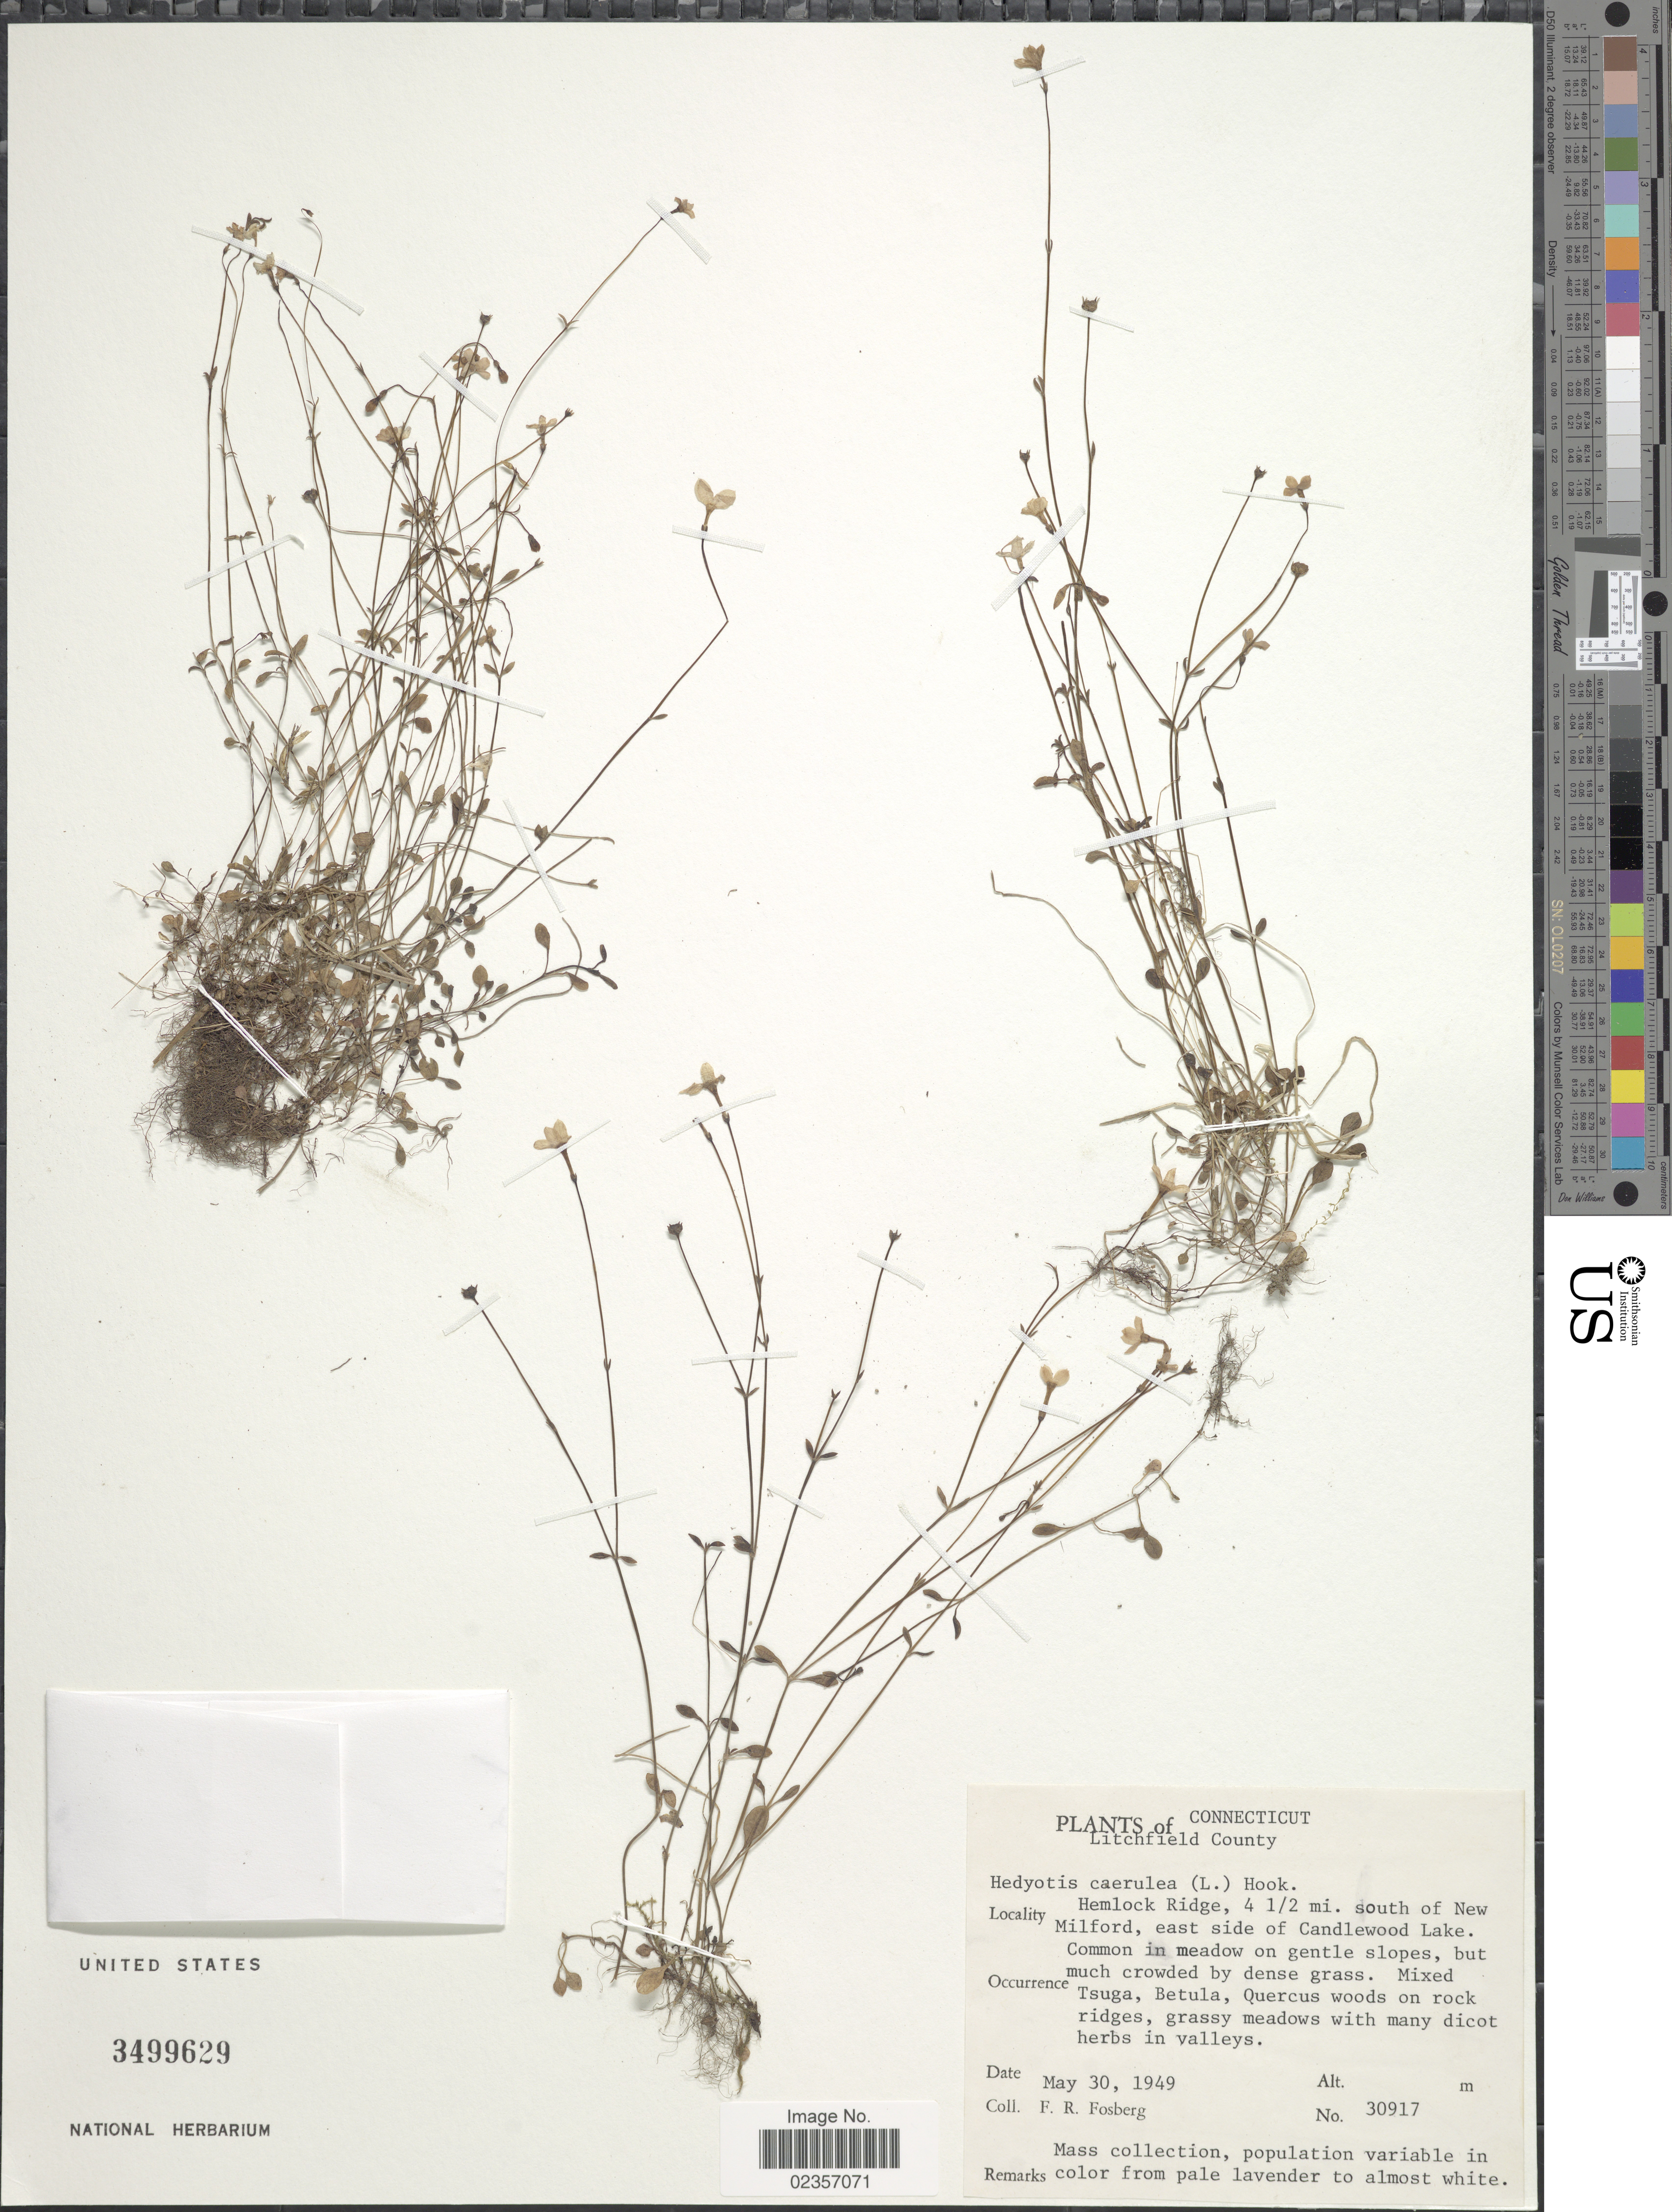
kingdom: Plantae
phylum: Tracheophyta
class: Magnoliopsida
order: Gentianales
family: Rubiaceae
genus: Houstonia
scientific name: Houstonia caerulea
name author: L.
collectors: F. R. Fosberg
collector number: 30917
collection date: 1949-05-30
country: United States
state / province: Connecticut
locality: Litchfield County, Hemlock Ridge, 4½ mi south of New Milford south of New Milford, east side of Candlewood Lake, Common in meadow on gentle slopes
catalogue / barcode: US 3499629